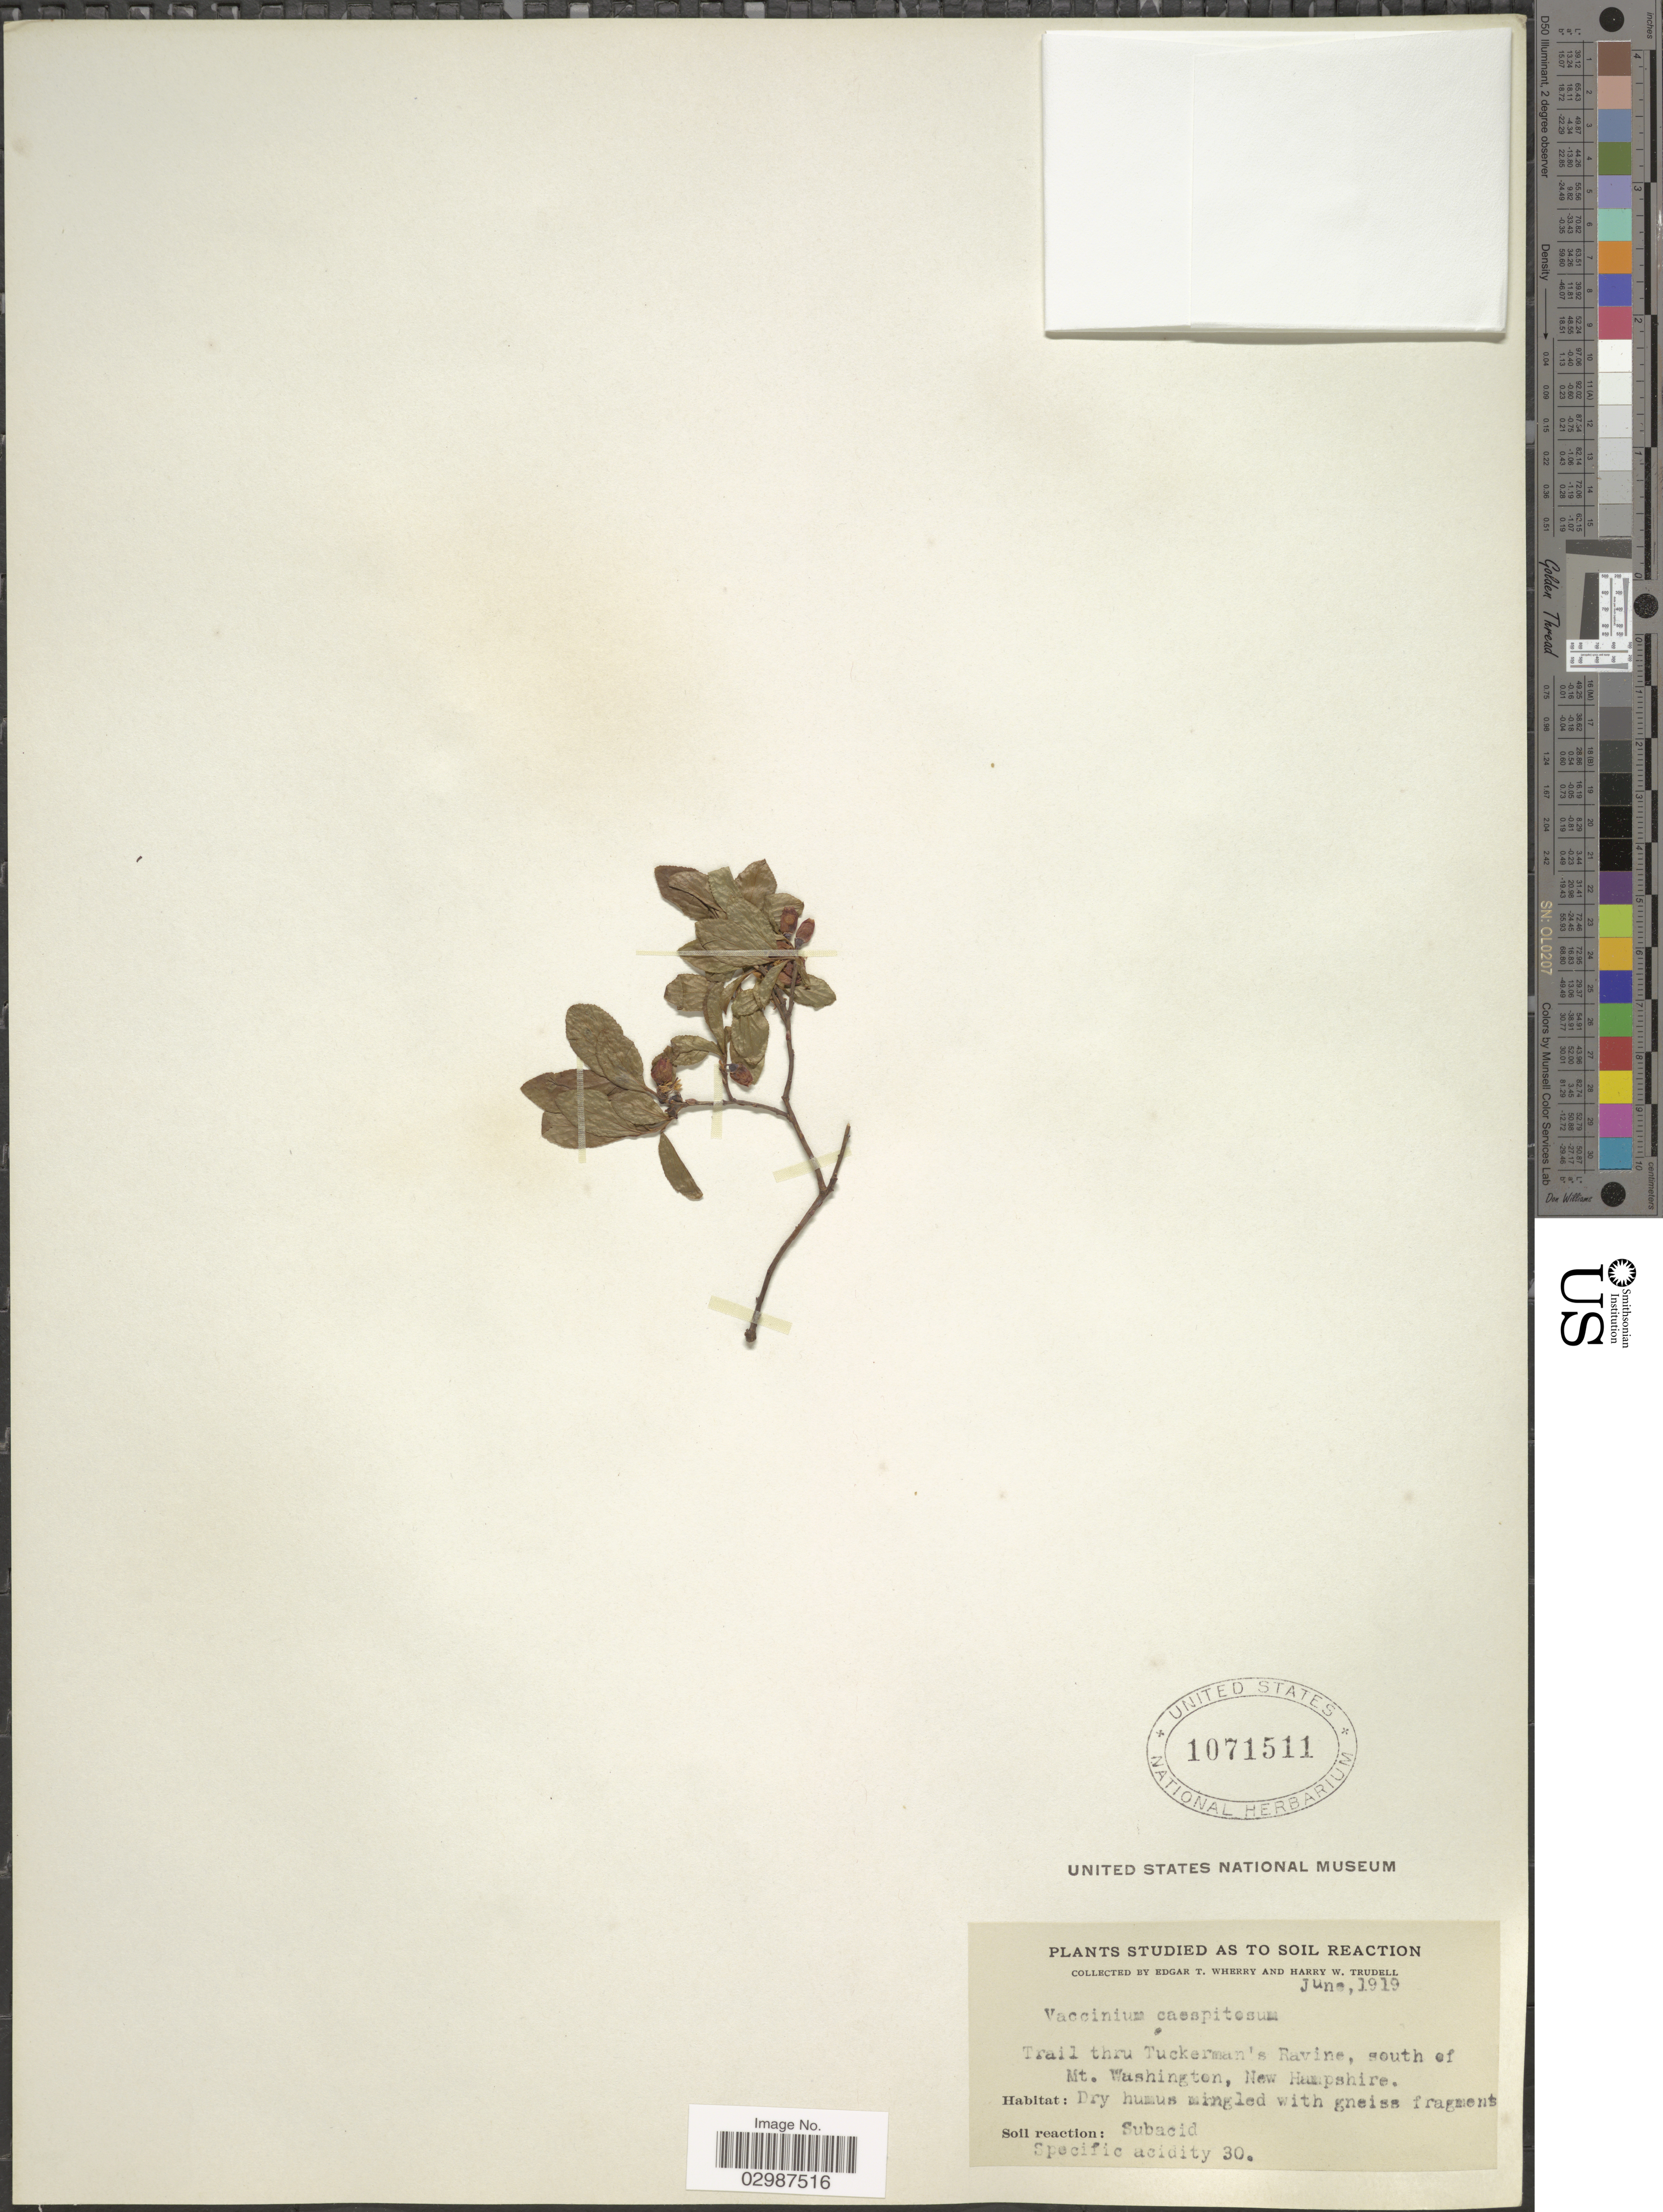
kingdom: Plantae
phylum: Tracheophyta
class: Magnoliopsida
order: Ericales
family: Ericaceae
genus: Vaccinium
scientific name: Vaccinium caespitosum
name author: Michx.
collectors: E. T. Wherry & H. Trudell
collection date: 1919-06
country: United States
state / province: New Hampshire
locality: Trail thru Tuckerman's Ravine, south of Mt. Washington.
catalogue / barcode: US 1071511